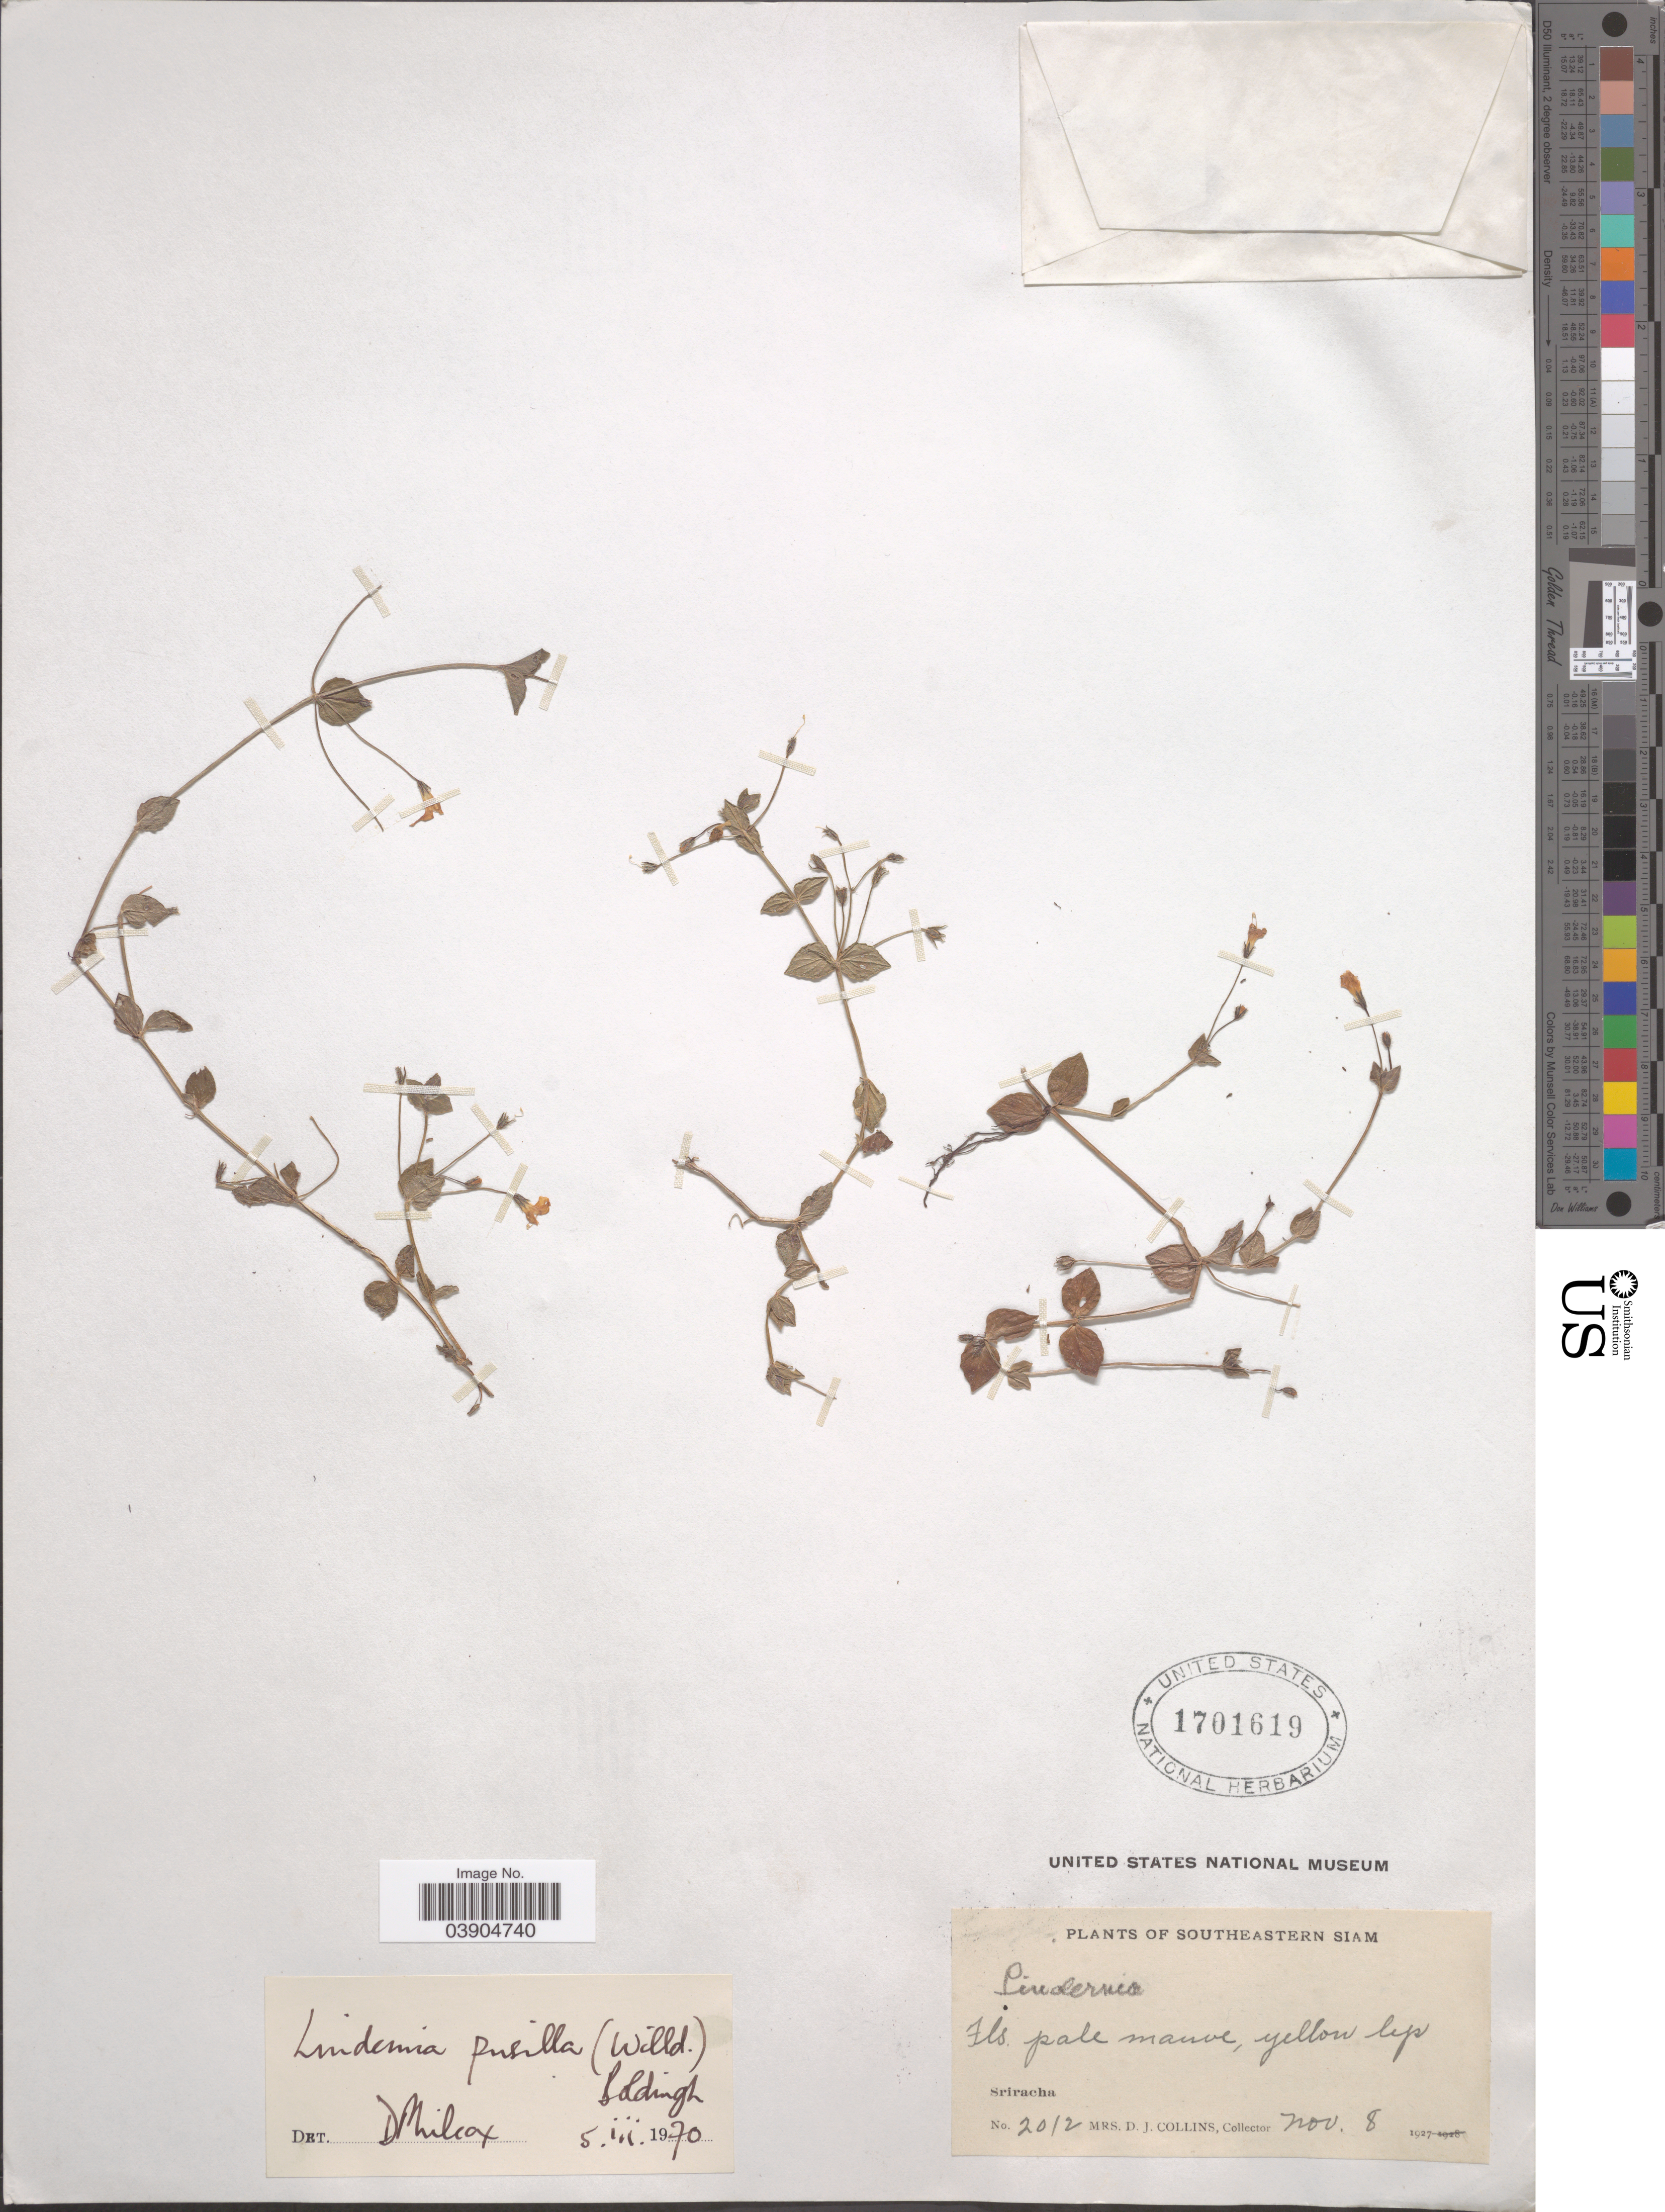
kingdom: Plantae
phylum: Tracheophyta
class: Magnoliopsida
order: Lamiales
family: Linderniaceae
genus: Lindernia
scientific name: Lindernia pusilla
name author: (Willd.) Bold.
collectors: Mrs. D. J. Collins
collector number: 2012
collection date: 1927-11-08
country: Thailand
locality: Southeastern Siam. Sriracha.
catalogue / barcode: US 1701619